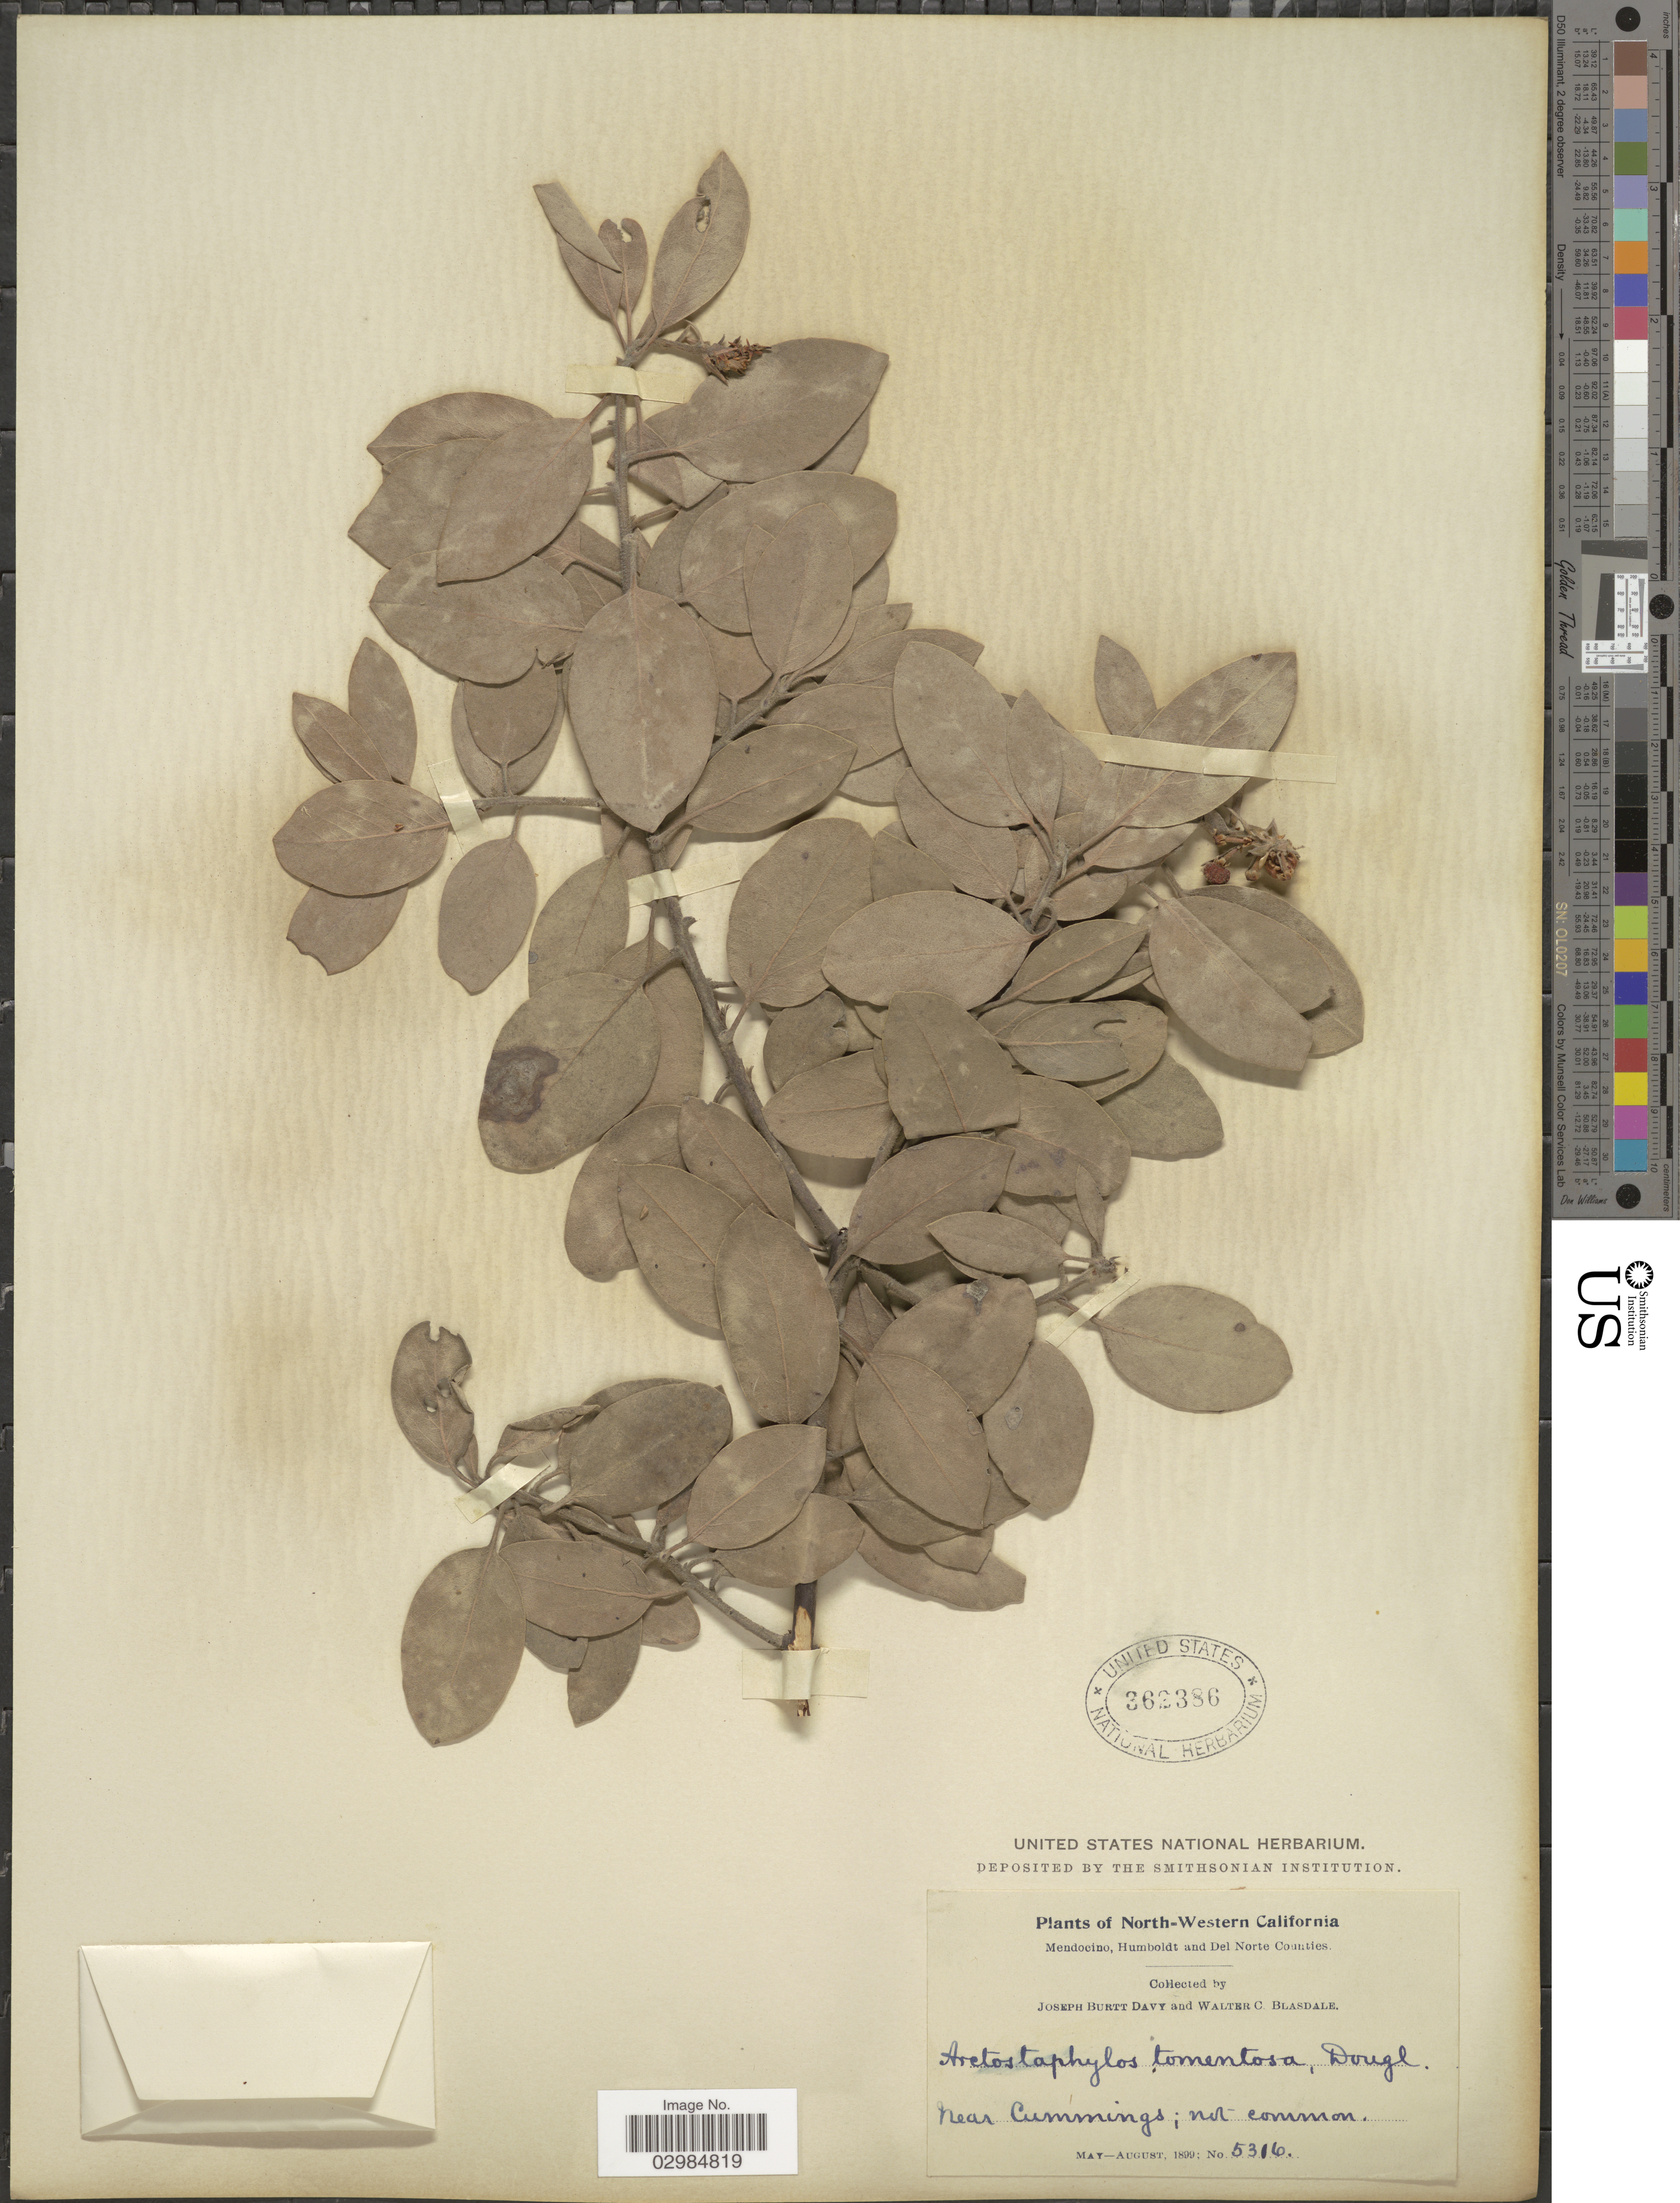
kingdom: Plantae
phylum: Tracheophyta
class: Magnoliopsida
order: Ericales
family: Ericaceae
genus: Arctostaphylos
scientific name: Arctostaphylos tomentosa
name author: (Pursh) Lindl.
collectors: J. Burtt Davy & W. Blasdale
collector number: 5316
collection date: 1899-05/1899-08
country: United States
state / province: California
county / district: Mendocino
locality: North-Western California. Mendocino Humboldt and Del Norte Counties. Near Cummings.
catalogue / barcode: US 362386